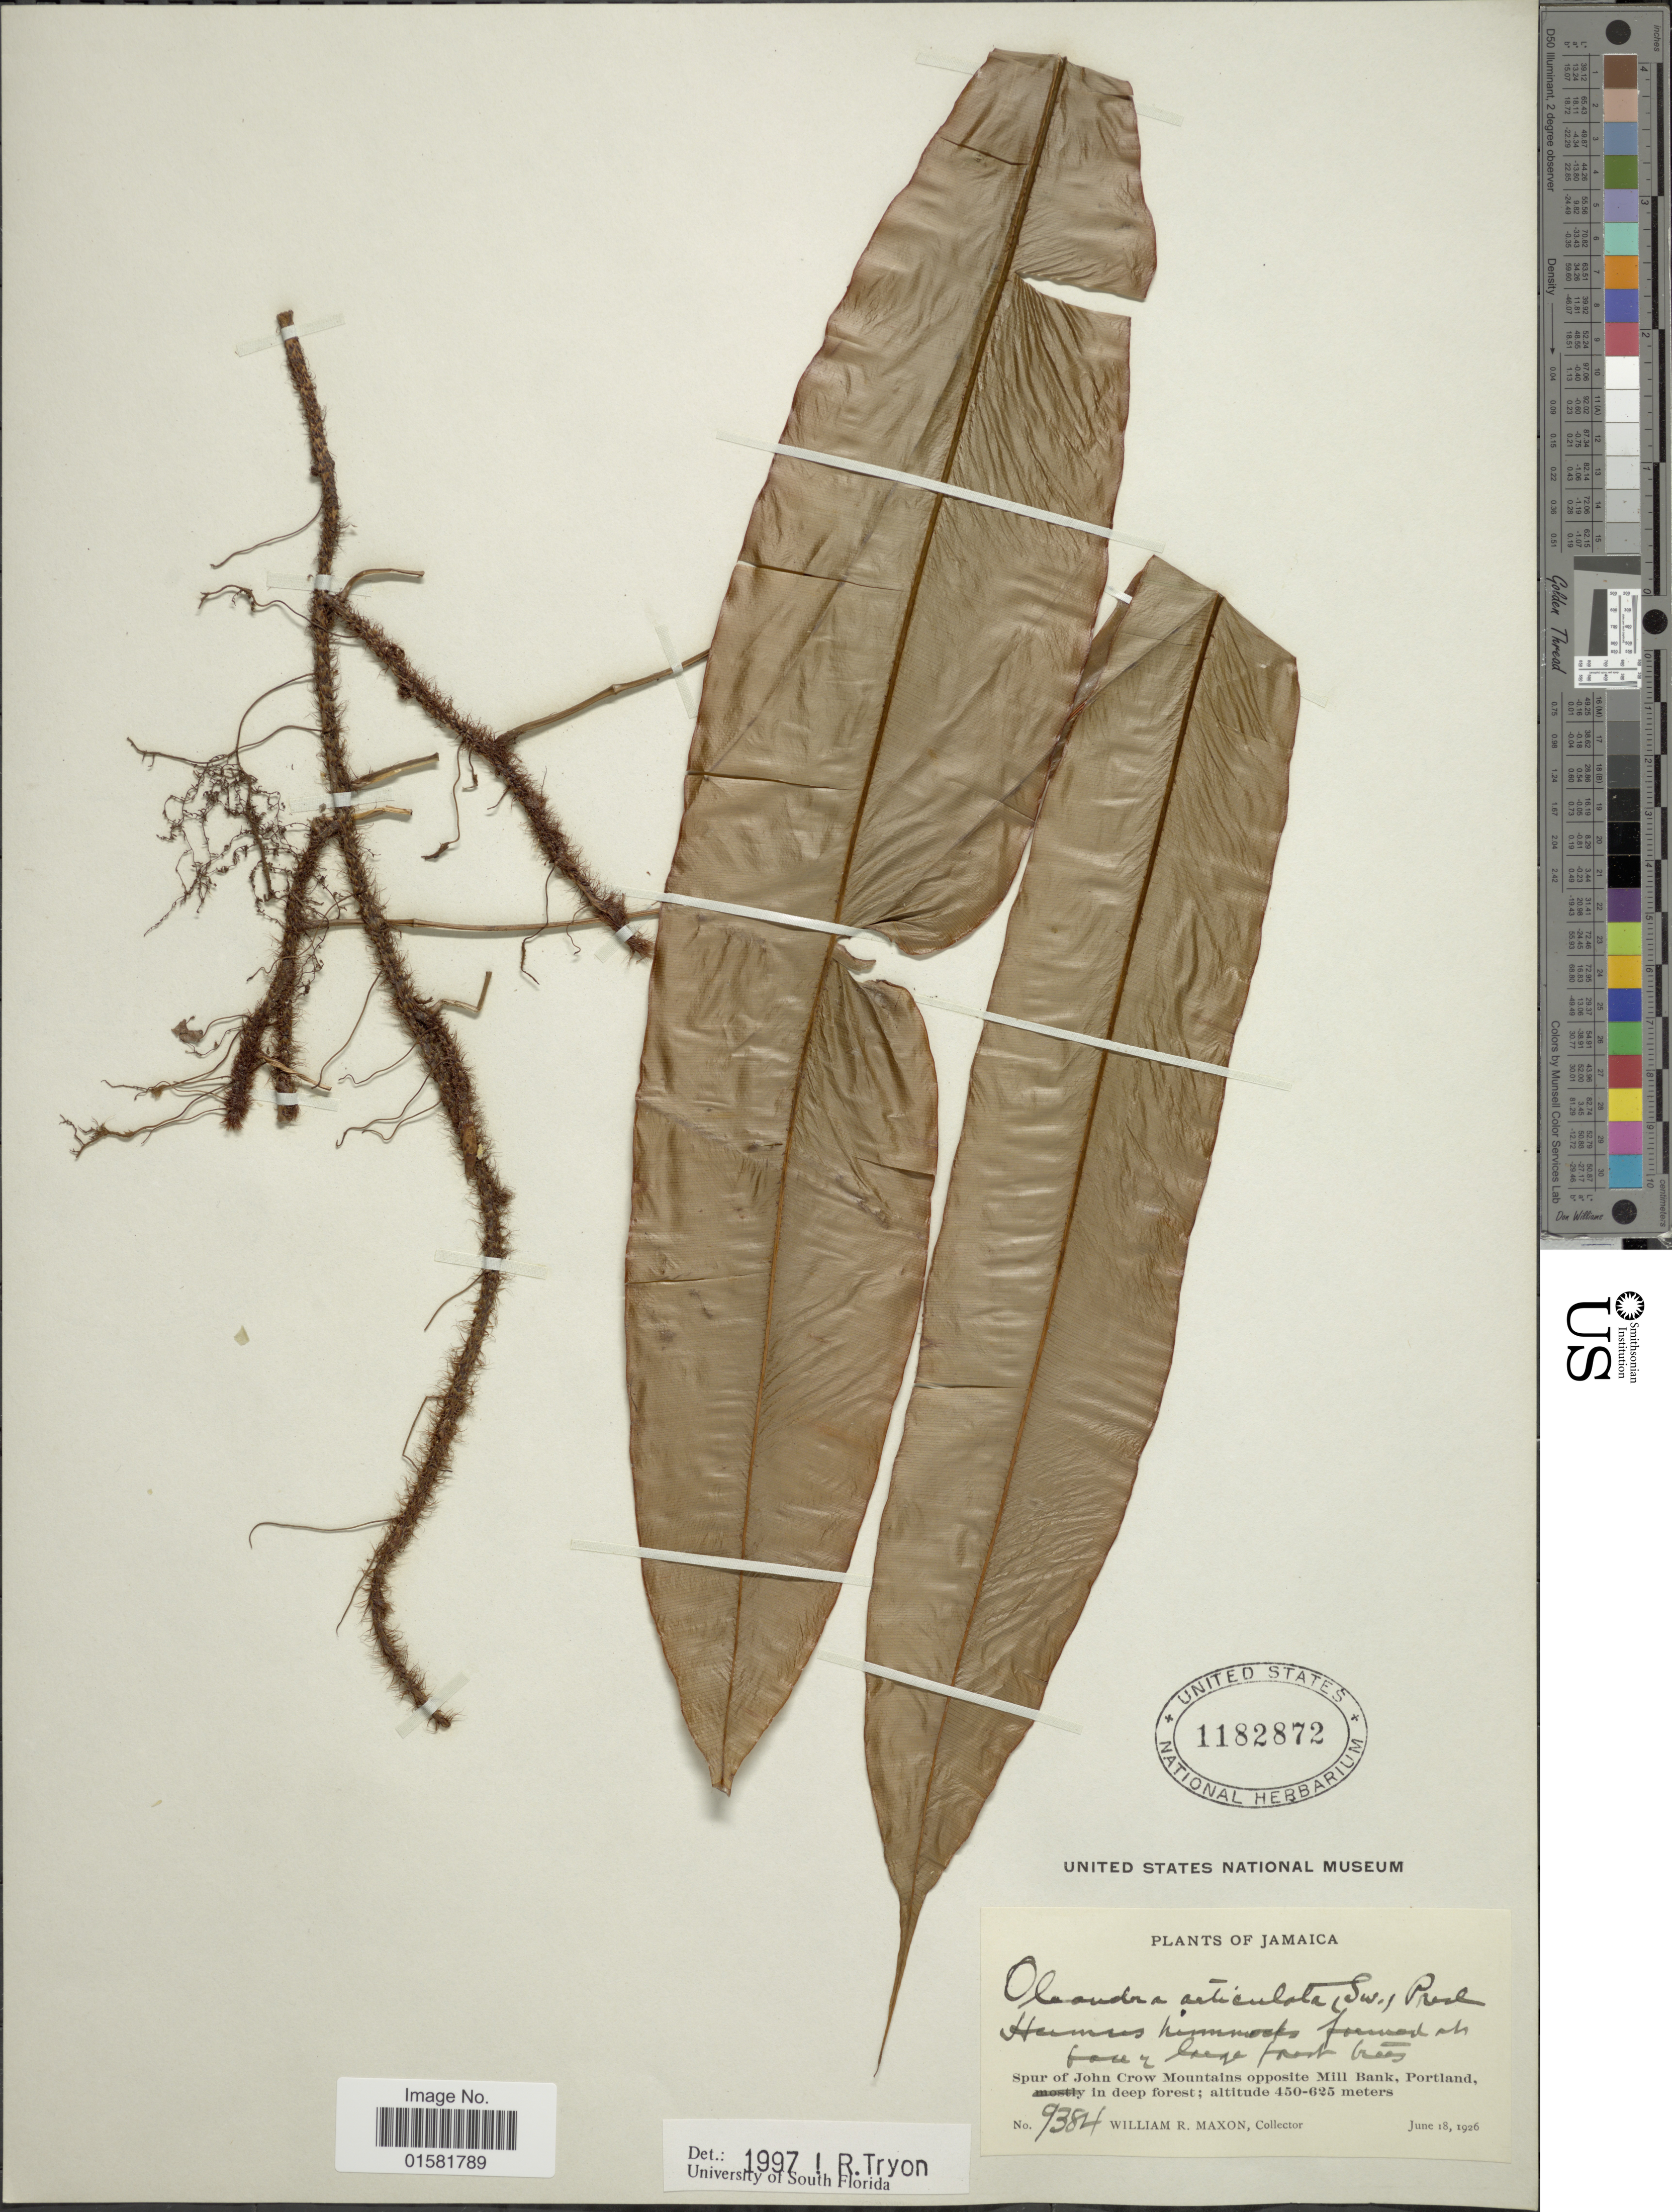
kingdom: Plantae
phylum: Tracheophyta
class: Polypodiopsida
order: Polypodiales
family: Oleandraceae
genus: Oleandra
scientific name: Oleandra articulata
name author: (Sw.) C. Presl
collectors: W. R. Maxon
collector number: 9384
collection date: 1926-06-18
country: Jamaica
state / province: Portland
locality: Jamaica, spur of John Crow Mountains opposite Mill Bank, Portland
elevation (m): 450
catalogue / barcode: US 1182872